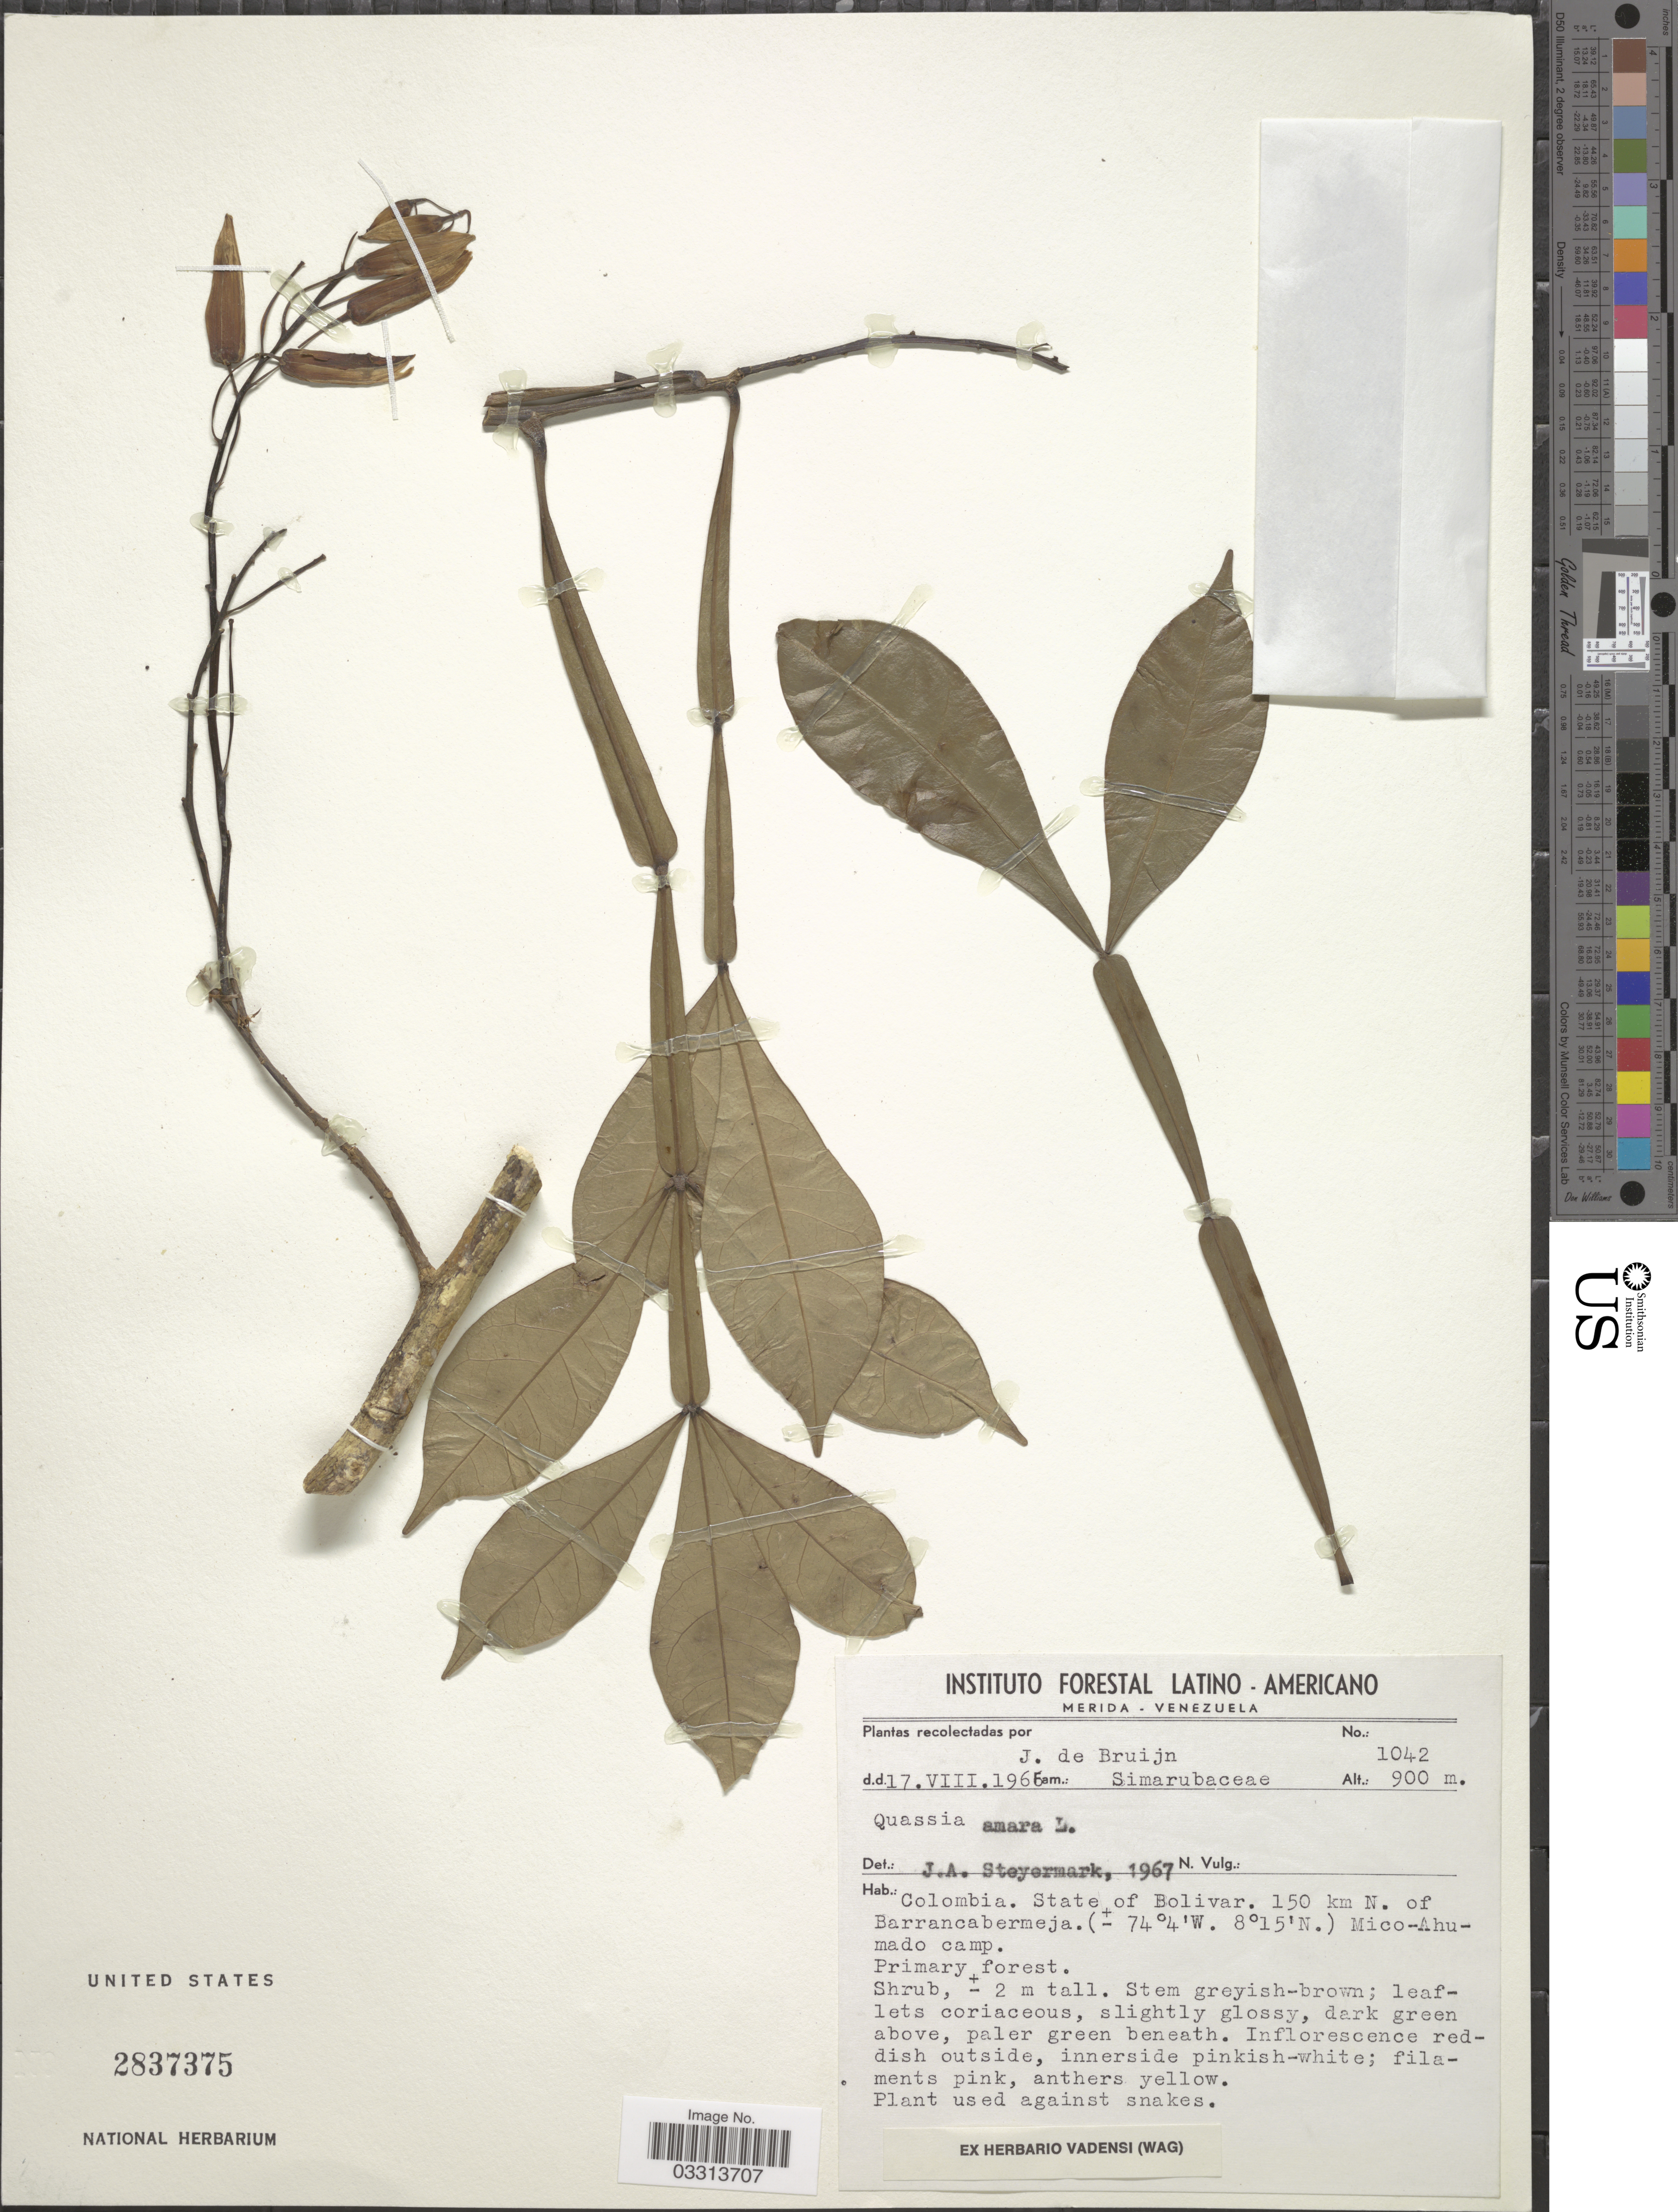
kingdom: Plantae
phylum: Tracheophyta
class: Magnoliopsida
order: Sapindales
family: Simaroubaceae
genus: Quassia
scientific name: Quassia amara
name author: L.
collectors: J. Bruijn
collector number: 1042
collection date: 1966-08-17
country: Colombia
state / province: Bolívar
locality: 150 km N. of Barrancabermeja, Mico-Ahumado camp.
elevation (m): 900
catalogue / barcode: US 2837375